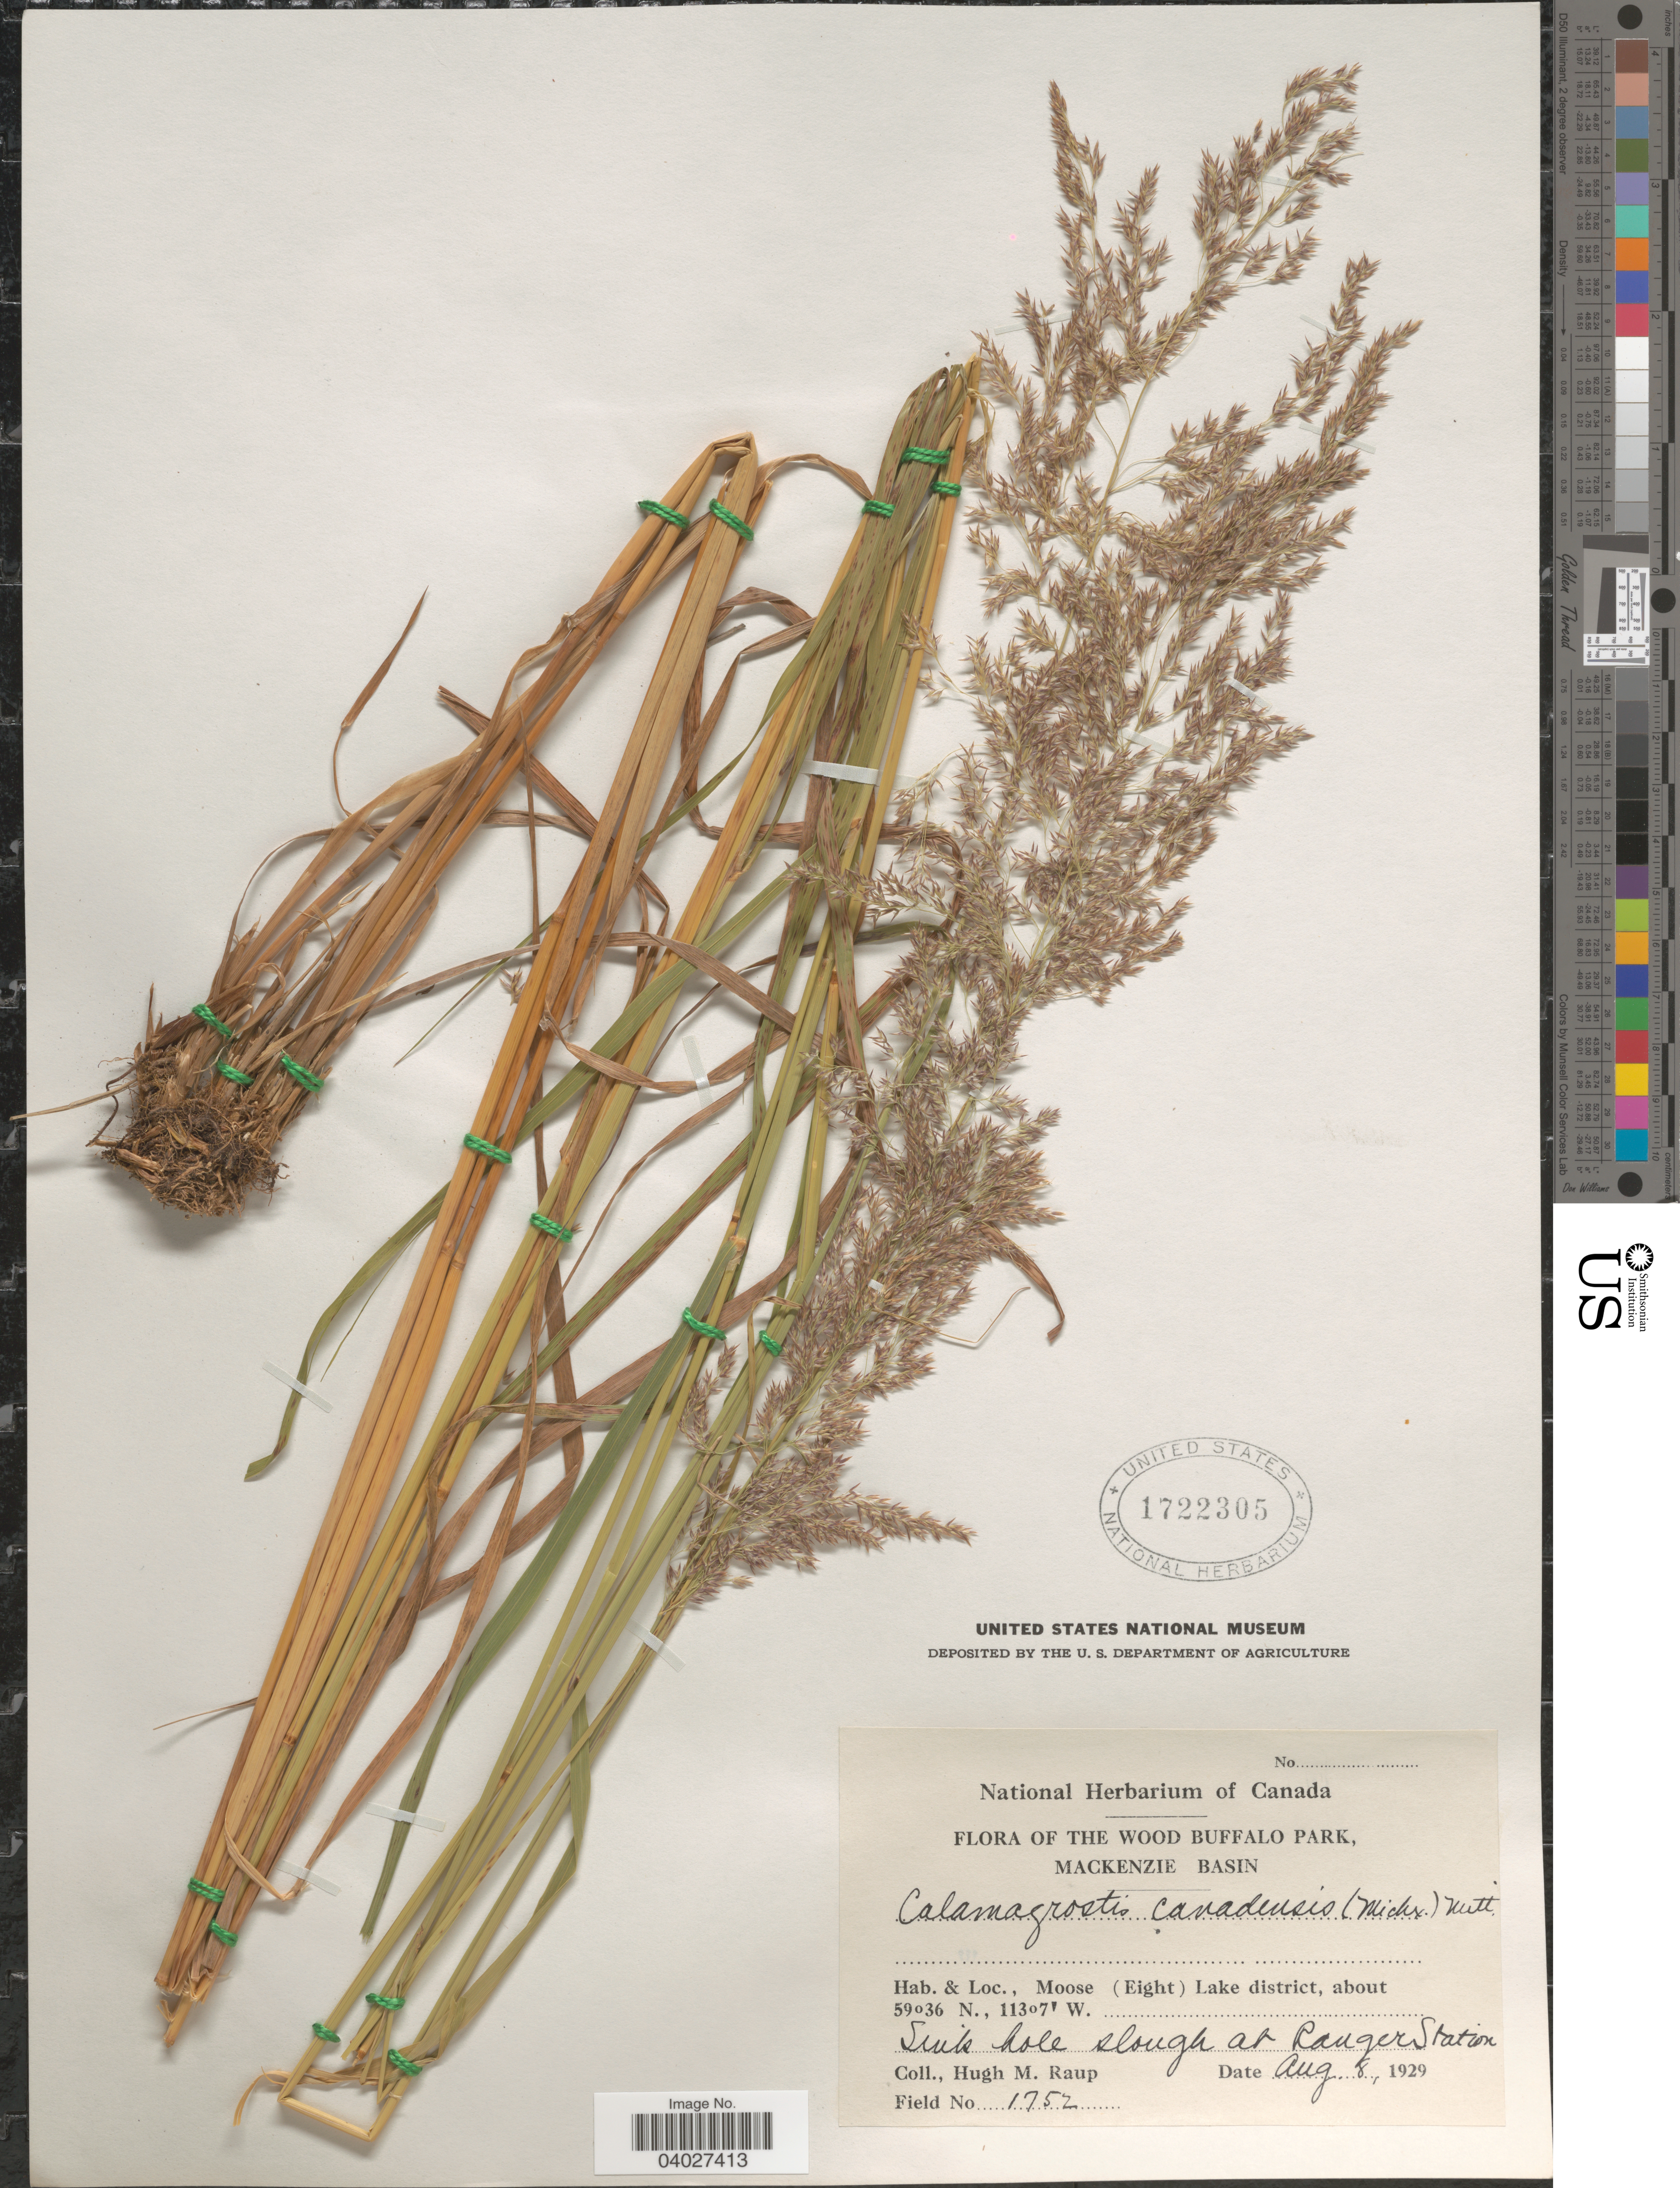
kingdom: Plantae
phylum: Tracheophyta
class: Liliopsida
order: Poales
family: Poaceae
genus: Calamagrostis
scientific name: Calamagrostis canadensis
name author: (Michx.) P. Beauv.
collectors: H. Raup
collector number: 1752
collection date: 1929-08-08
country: Canada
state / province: Alberta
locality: The Wood Buffalo Park, Mackenzie Basin. Moose (Eight) Lake district. Sink hole slough at Ranger Station.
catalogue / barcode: US 1722305